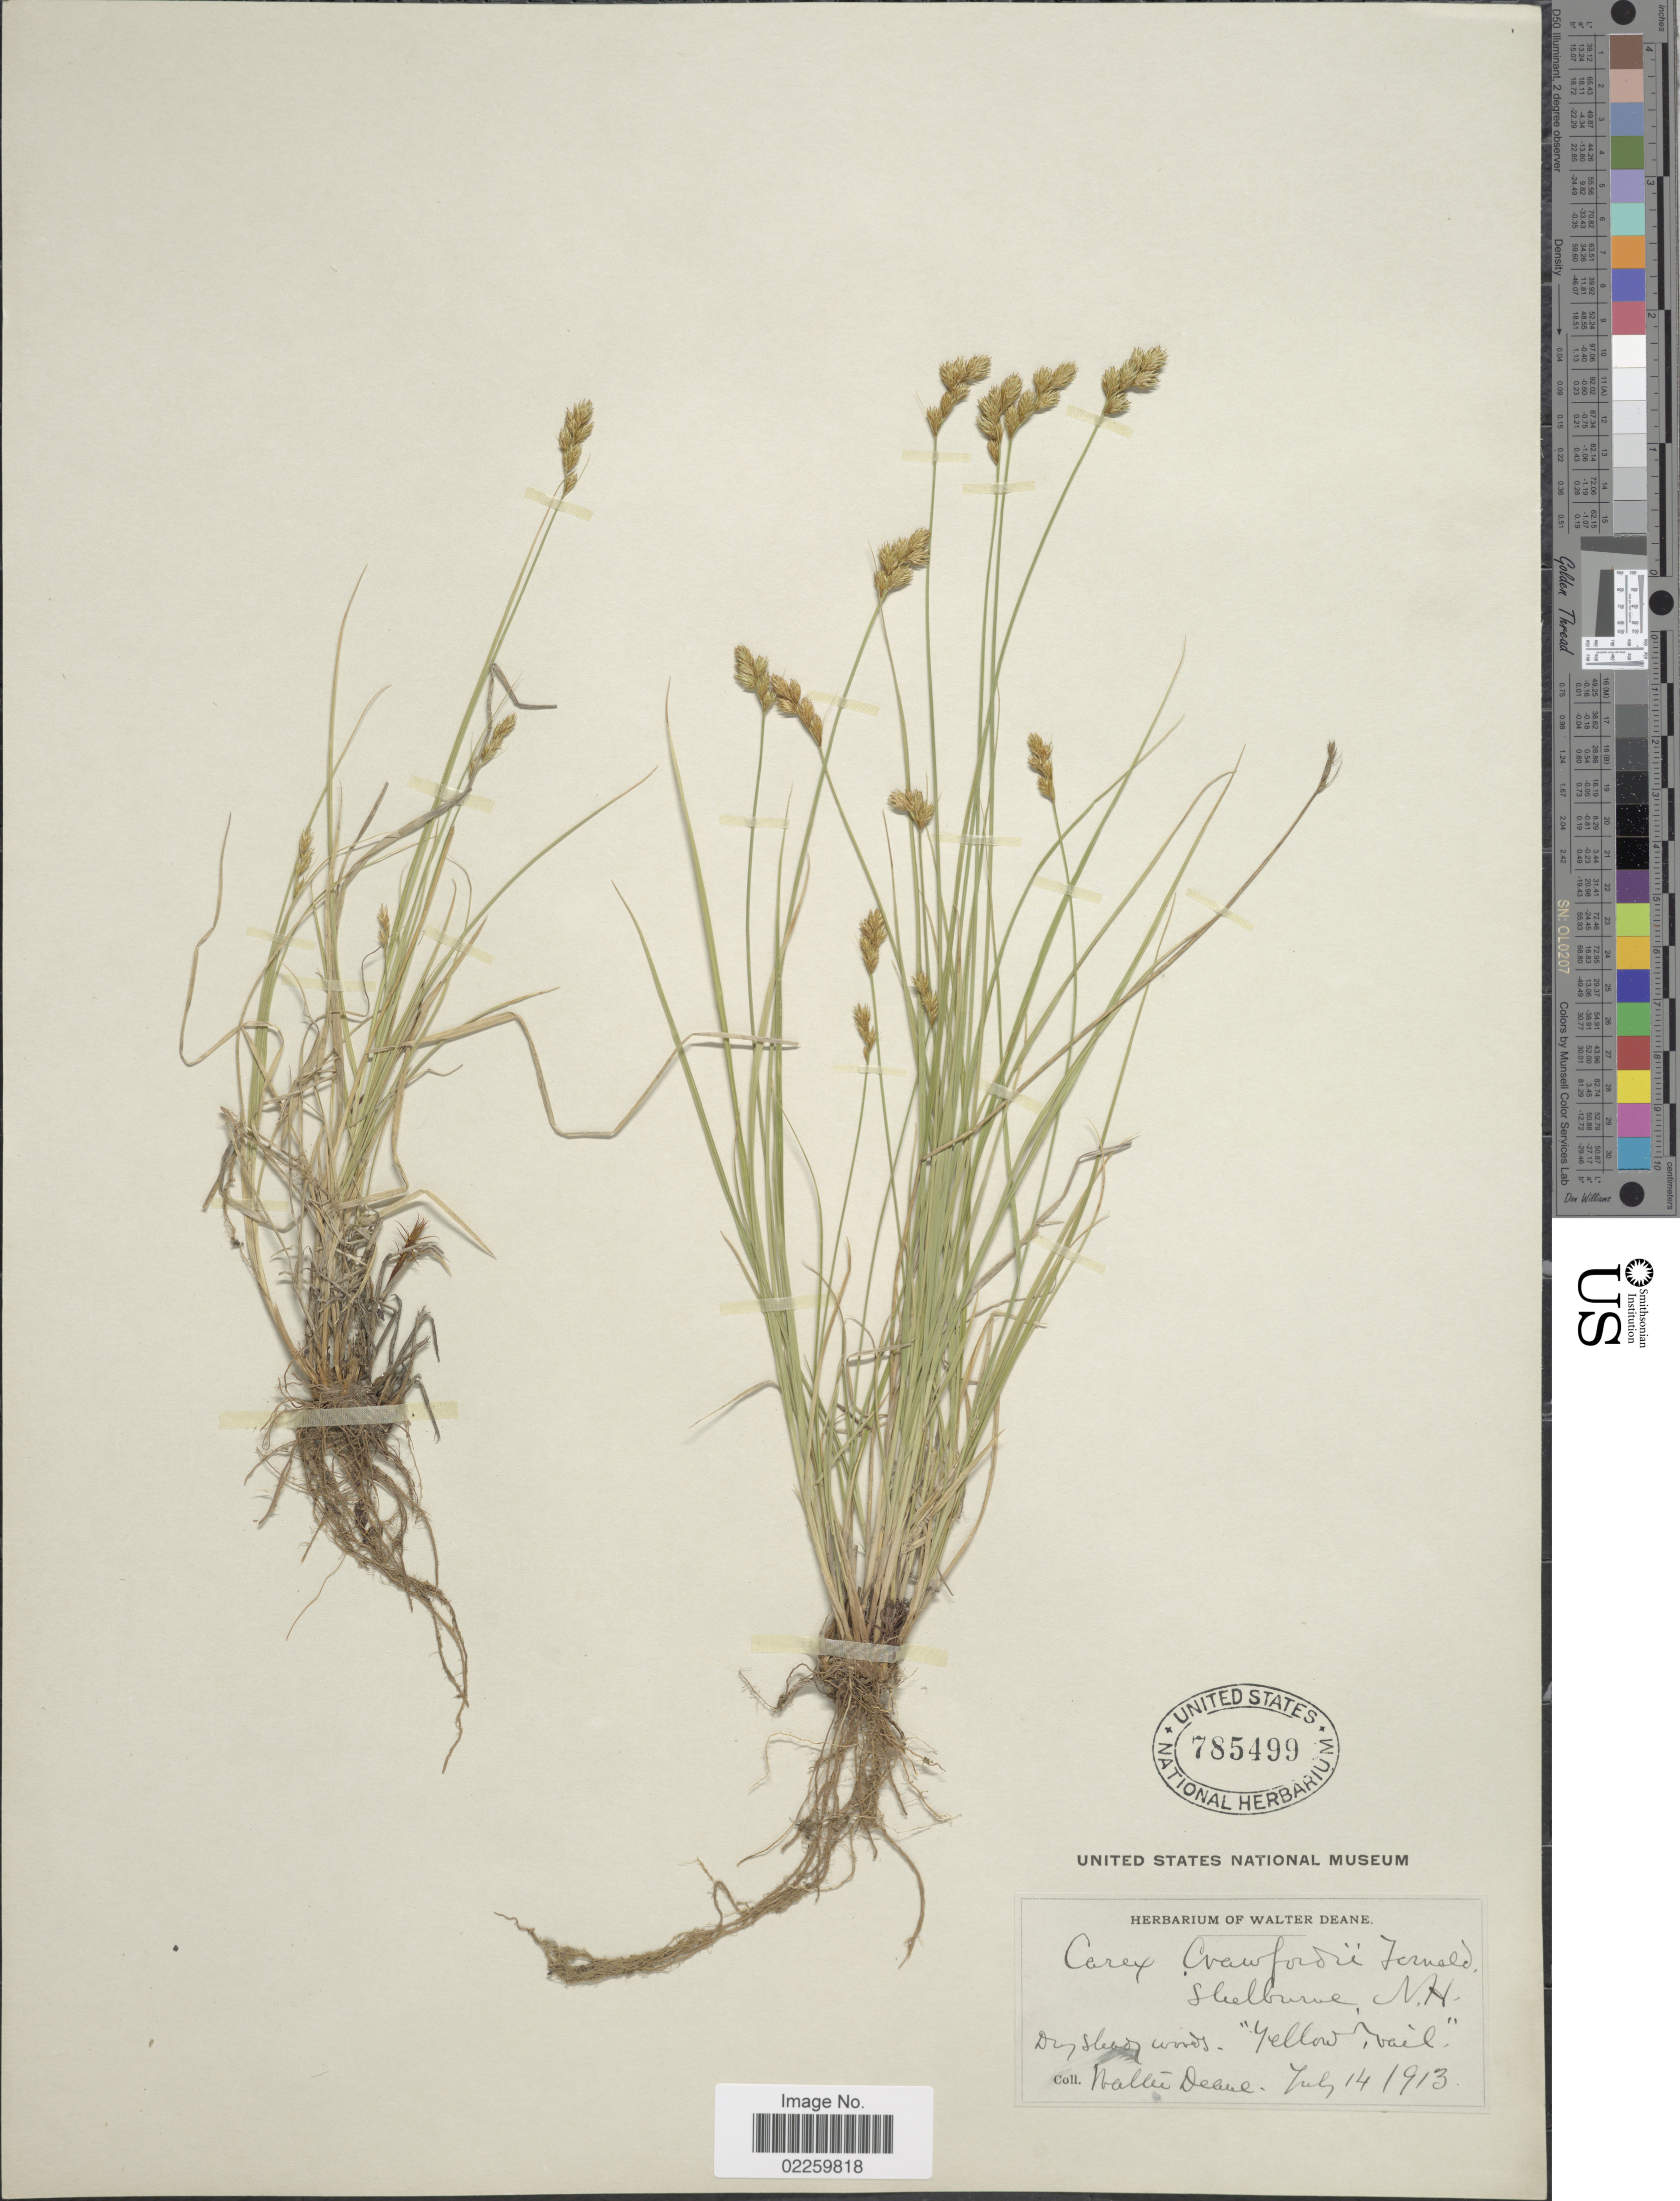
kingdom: Plantae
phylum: Tracheophyta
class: Liliopsida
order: Poales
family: Cyperaceae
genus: Carex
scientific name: Carex crawfordii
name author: Fernald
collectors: W. Deane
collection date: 1913-07-14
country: United States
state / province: New Hampshire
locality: Shelbourne, dry shady woods, "Yellow Trail".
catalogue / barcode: US 785499